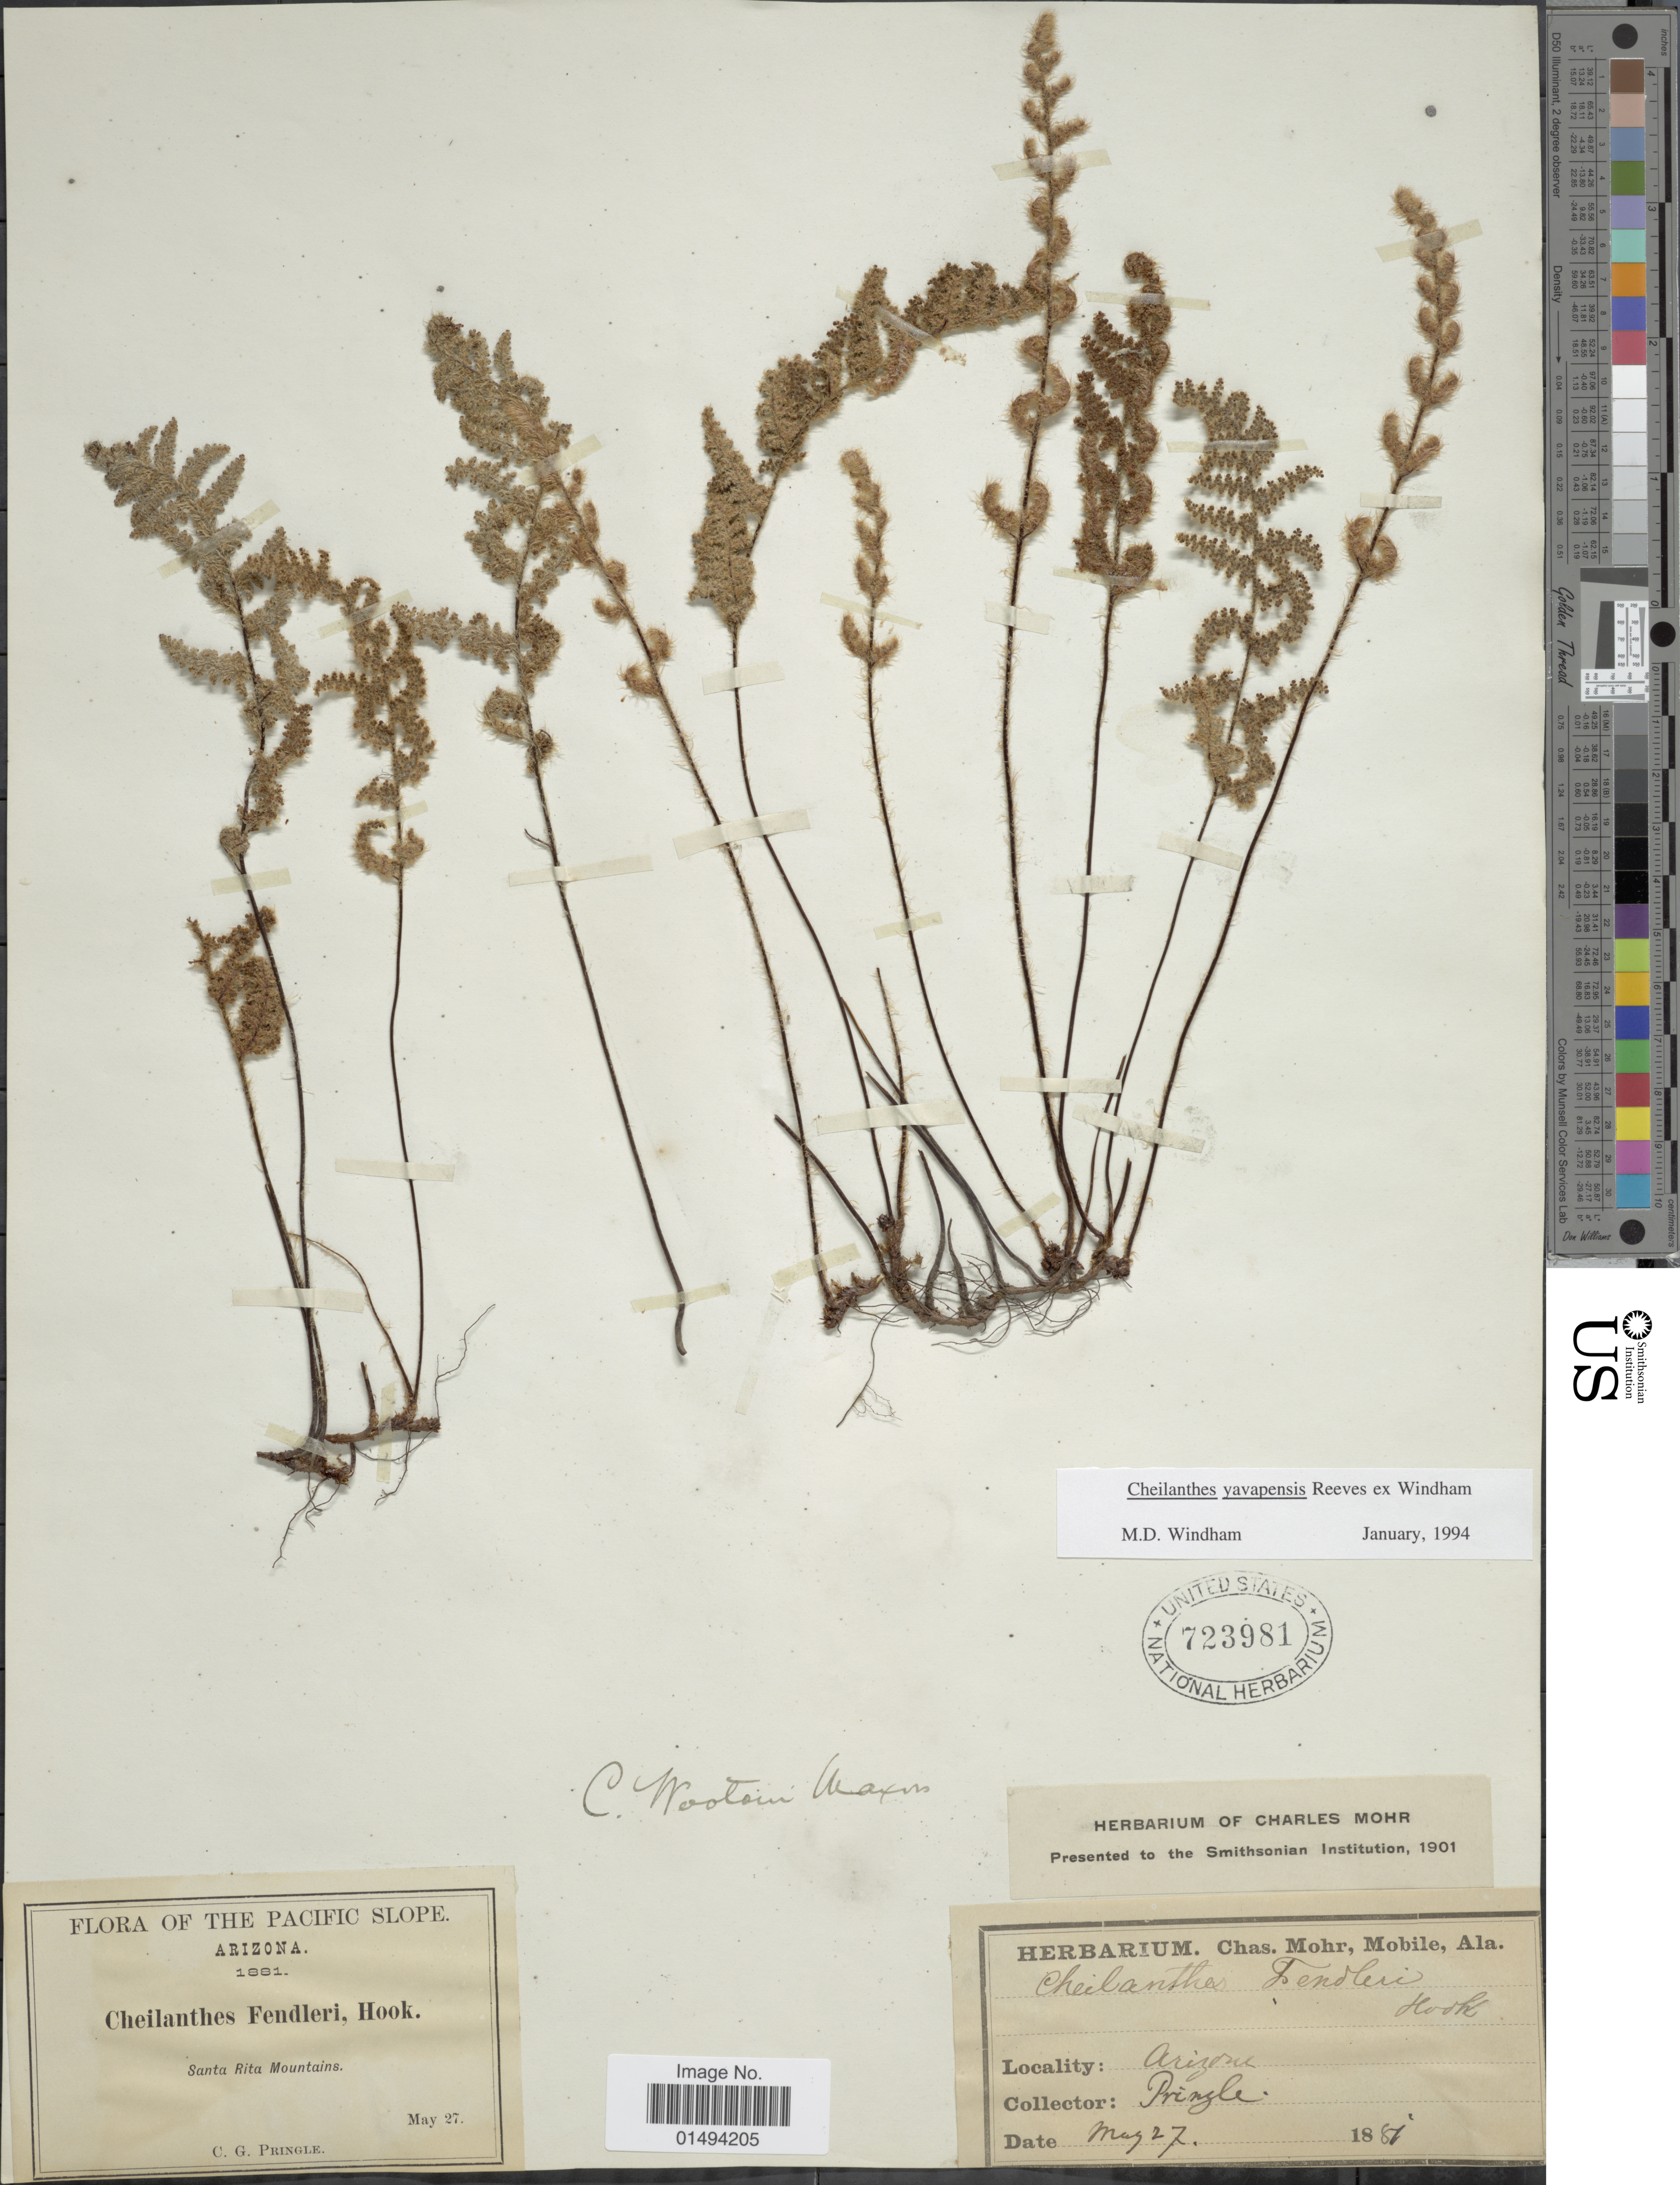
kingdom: Plantae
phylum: Tracheophyta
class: Polypodiopsida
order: Polypodiales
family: Pteridaceae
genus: Myriopteris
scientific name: Myriopteris yavapensis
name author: (T. Reeves ex Windham) Grusz & Windham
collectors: C. G. Pringle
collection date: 1881-05-27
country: United States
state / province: Arizona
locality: The Pacific Slope, Santa Rita Moutnains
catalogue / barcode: US 723981